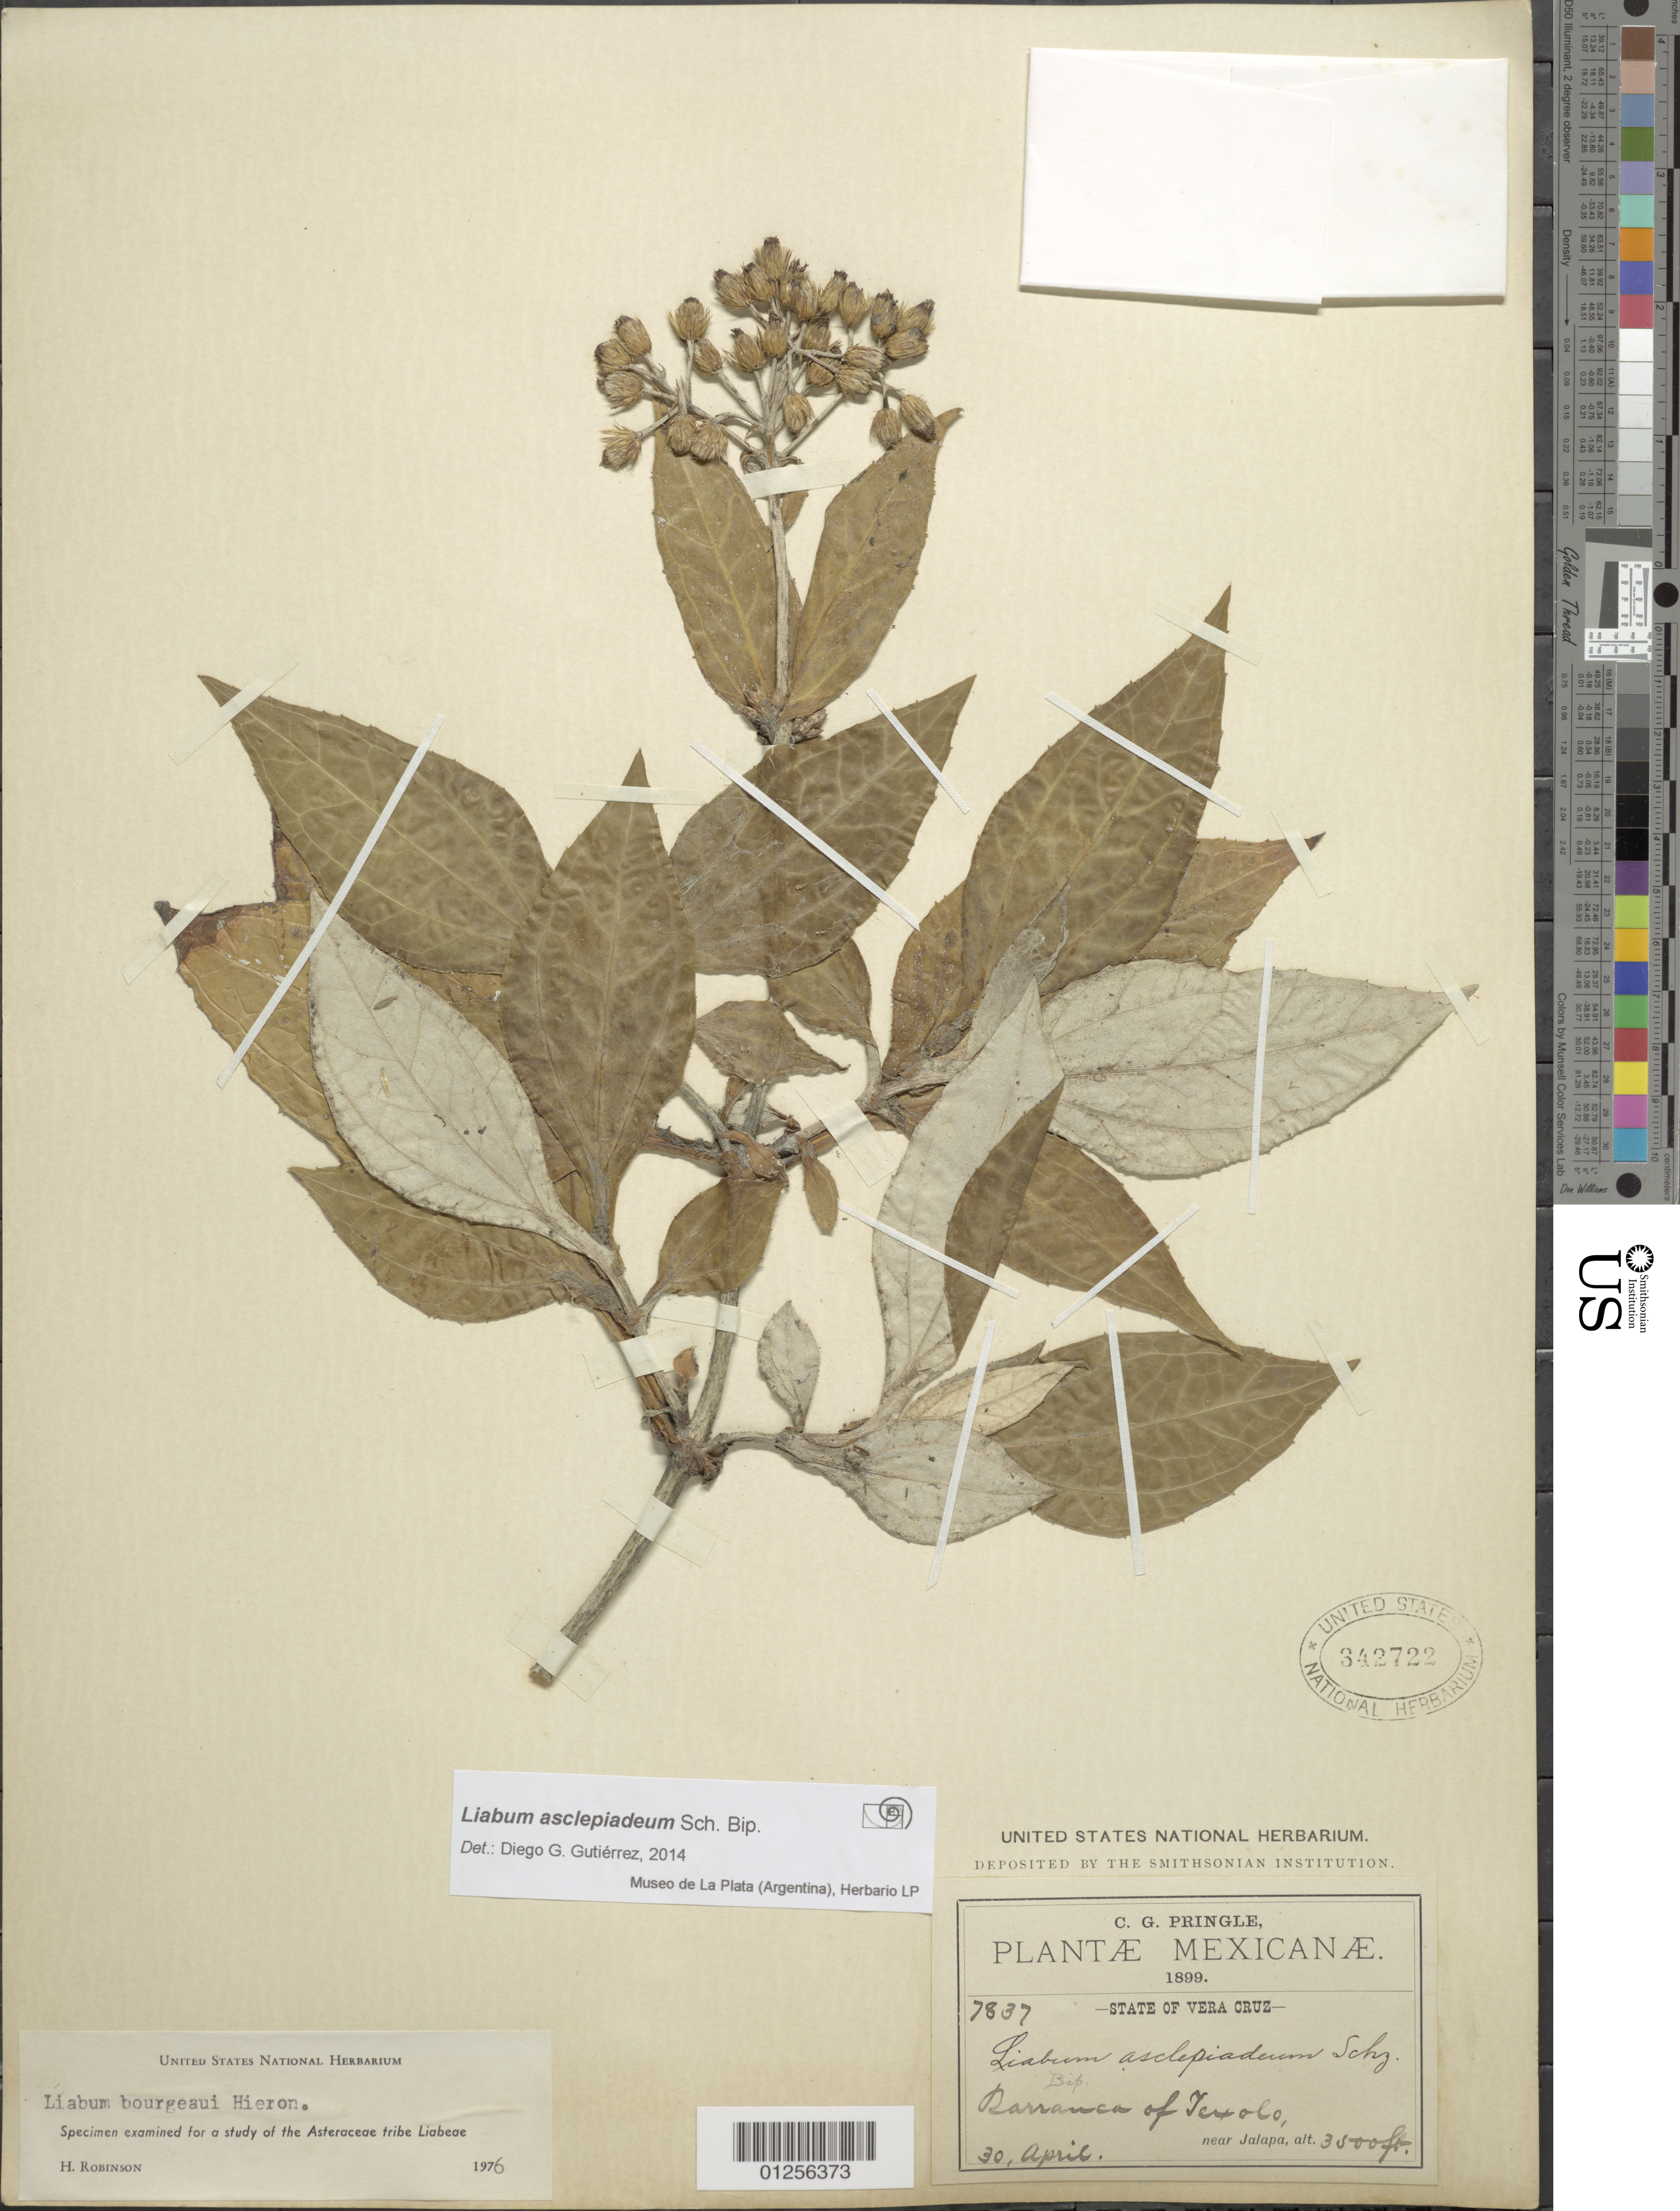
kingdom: Plantae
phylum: Tracheophyta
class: Magnoliopsida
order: Asterales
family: Asteraceae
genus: Liabum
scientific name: Liabum asclepiadeum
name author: Sch. Bip.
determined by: Gutierrez, D. G.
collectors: C. G. Pringle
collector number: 7837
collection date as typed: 30 April 1899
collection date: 1899-04-30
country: Mexico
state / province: Veracruz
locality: Jalapa, near; Barranca de Texolo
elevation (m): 914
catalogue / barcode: US 342722